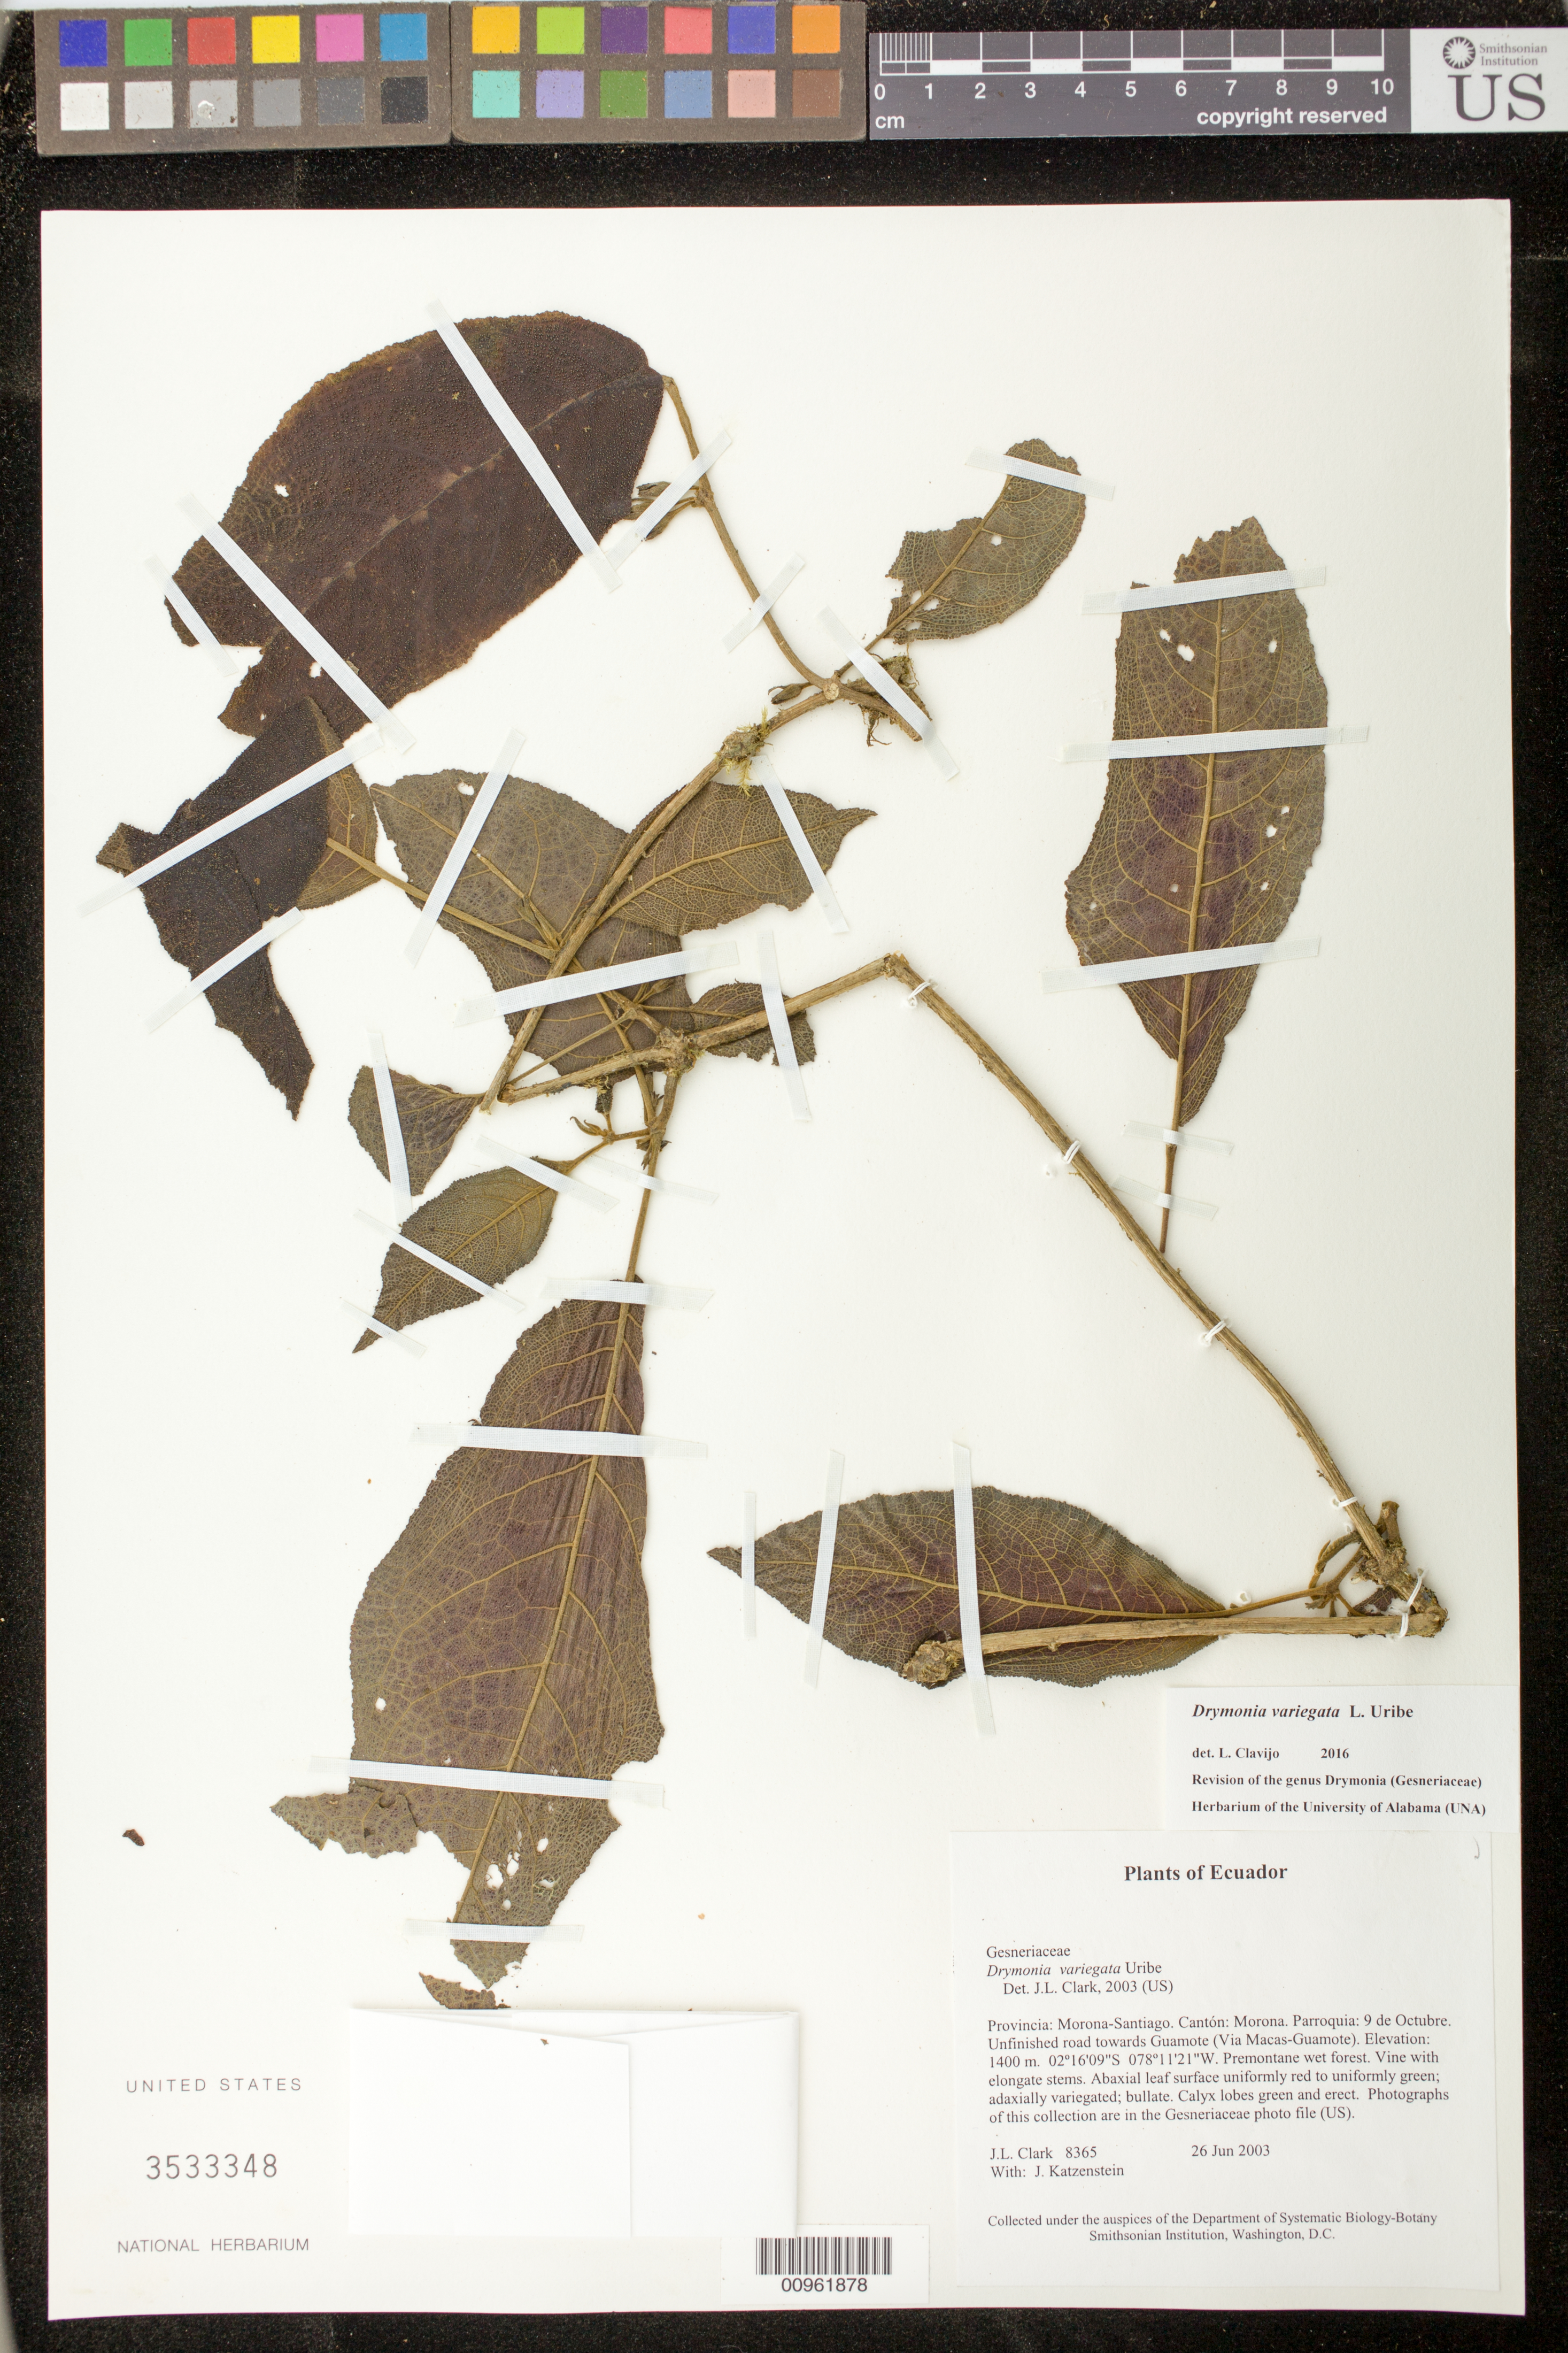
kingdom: Plantae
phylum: Tracheophyta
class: Magnoliopsida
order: Lamiales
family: Gesneriaceae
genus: Drymonia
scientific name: Drymonia variegata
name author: L. Uribe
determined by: Clark, J. L., (SEL), The Marie Selby Botanical Garden (UNITED STATES)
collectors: J. L. Clark & J. Katzenstein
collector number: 8365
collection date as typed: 26 Jun 2003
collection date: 2003-06-26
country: Ecuador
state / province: Morona-Santiago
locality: Morona. Parroquia: 9 de Octubre. Unfinished road towards Guamote (Via Macas-Guamote).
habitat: Premontane wet forest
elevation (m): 1400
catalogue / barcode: US 3533348